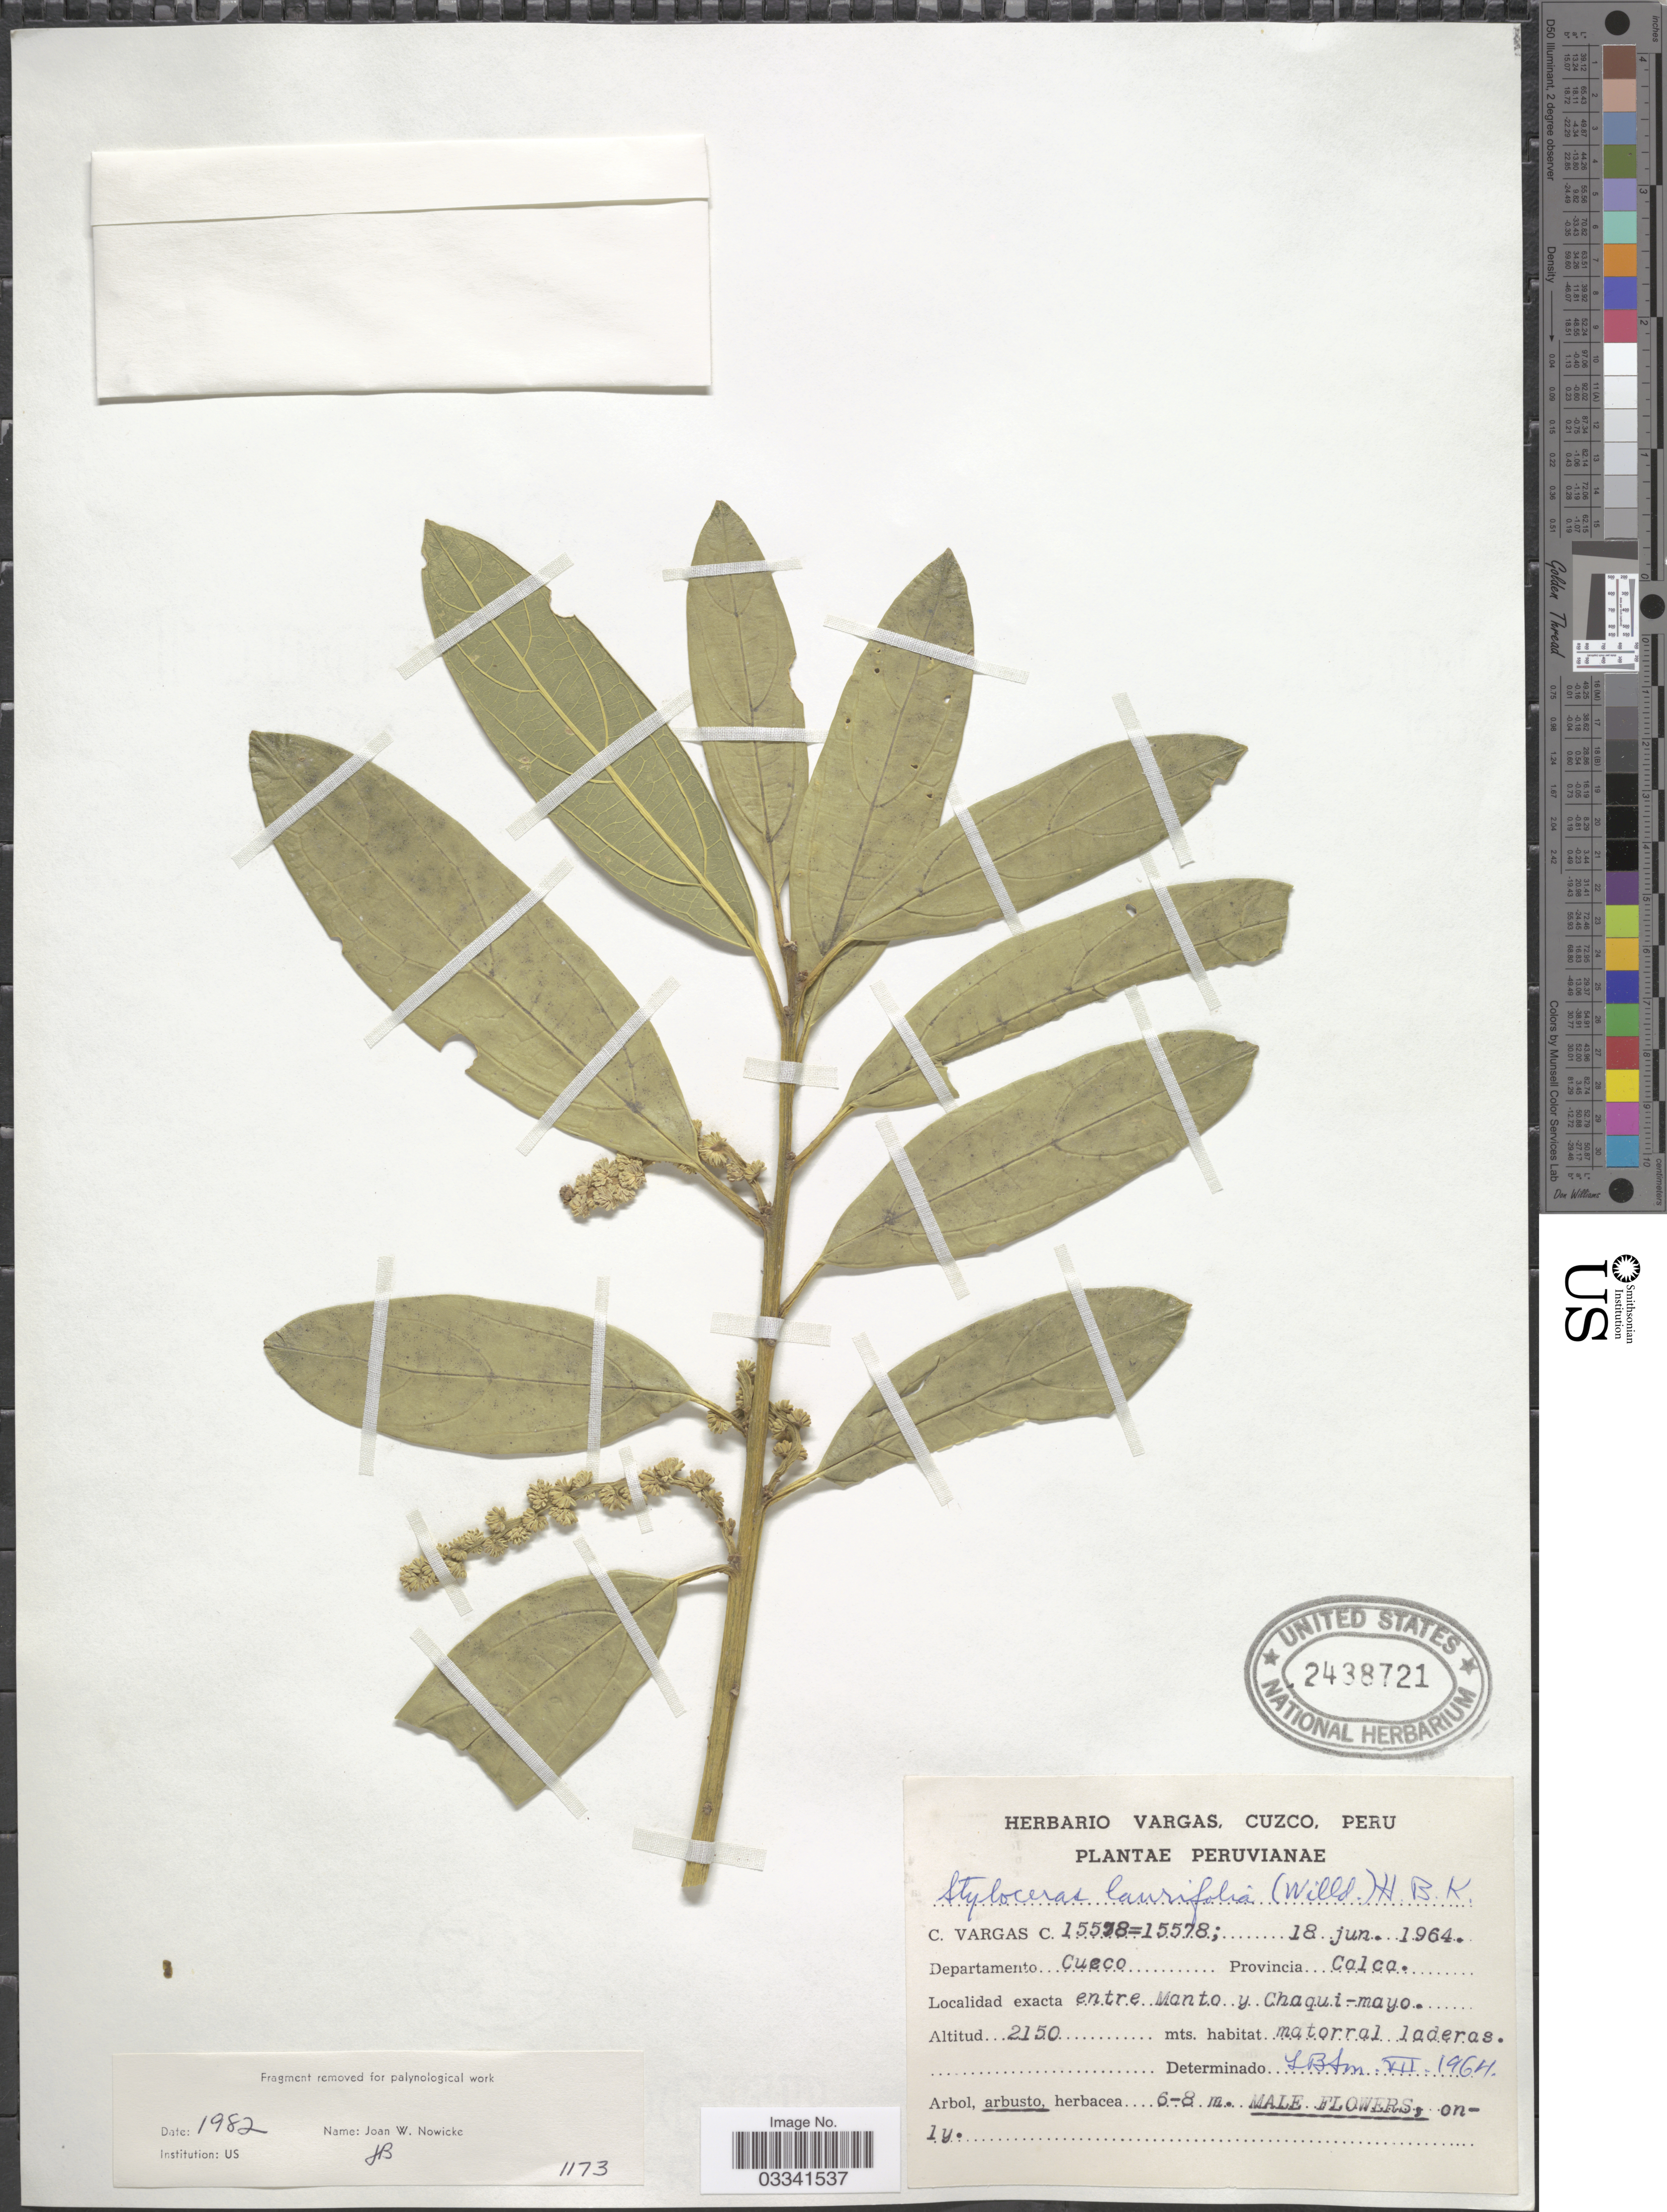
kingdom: Plantae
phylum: Tracheophyta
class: Magnoliopsida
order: Buxales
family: Buxaceae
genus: Styloceras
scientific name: Styloceras laurifolium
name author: (Willd.) Kunth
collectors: C. Vargas Calderón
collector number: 15578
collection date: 1964-06-18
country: Peru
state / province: Cusco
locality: Departamento Cuzco. Provincia Calca. Entre Manto y Chaqui-mayo.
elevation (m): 2150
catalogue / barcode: US 2438721